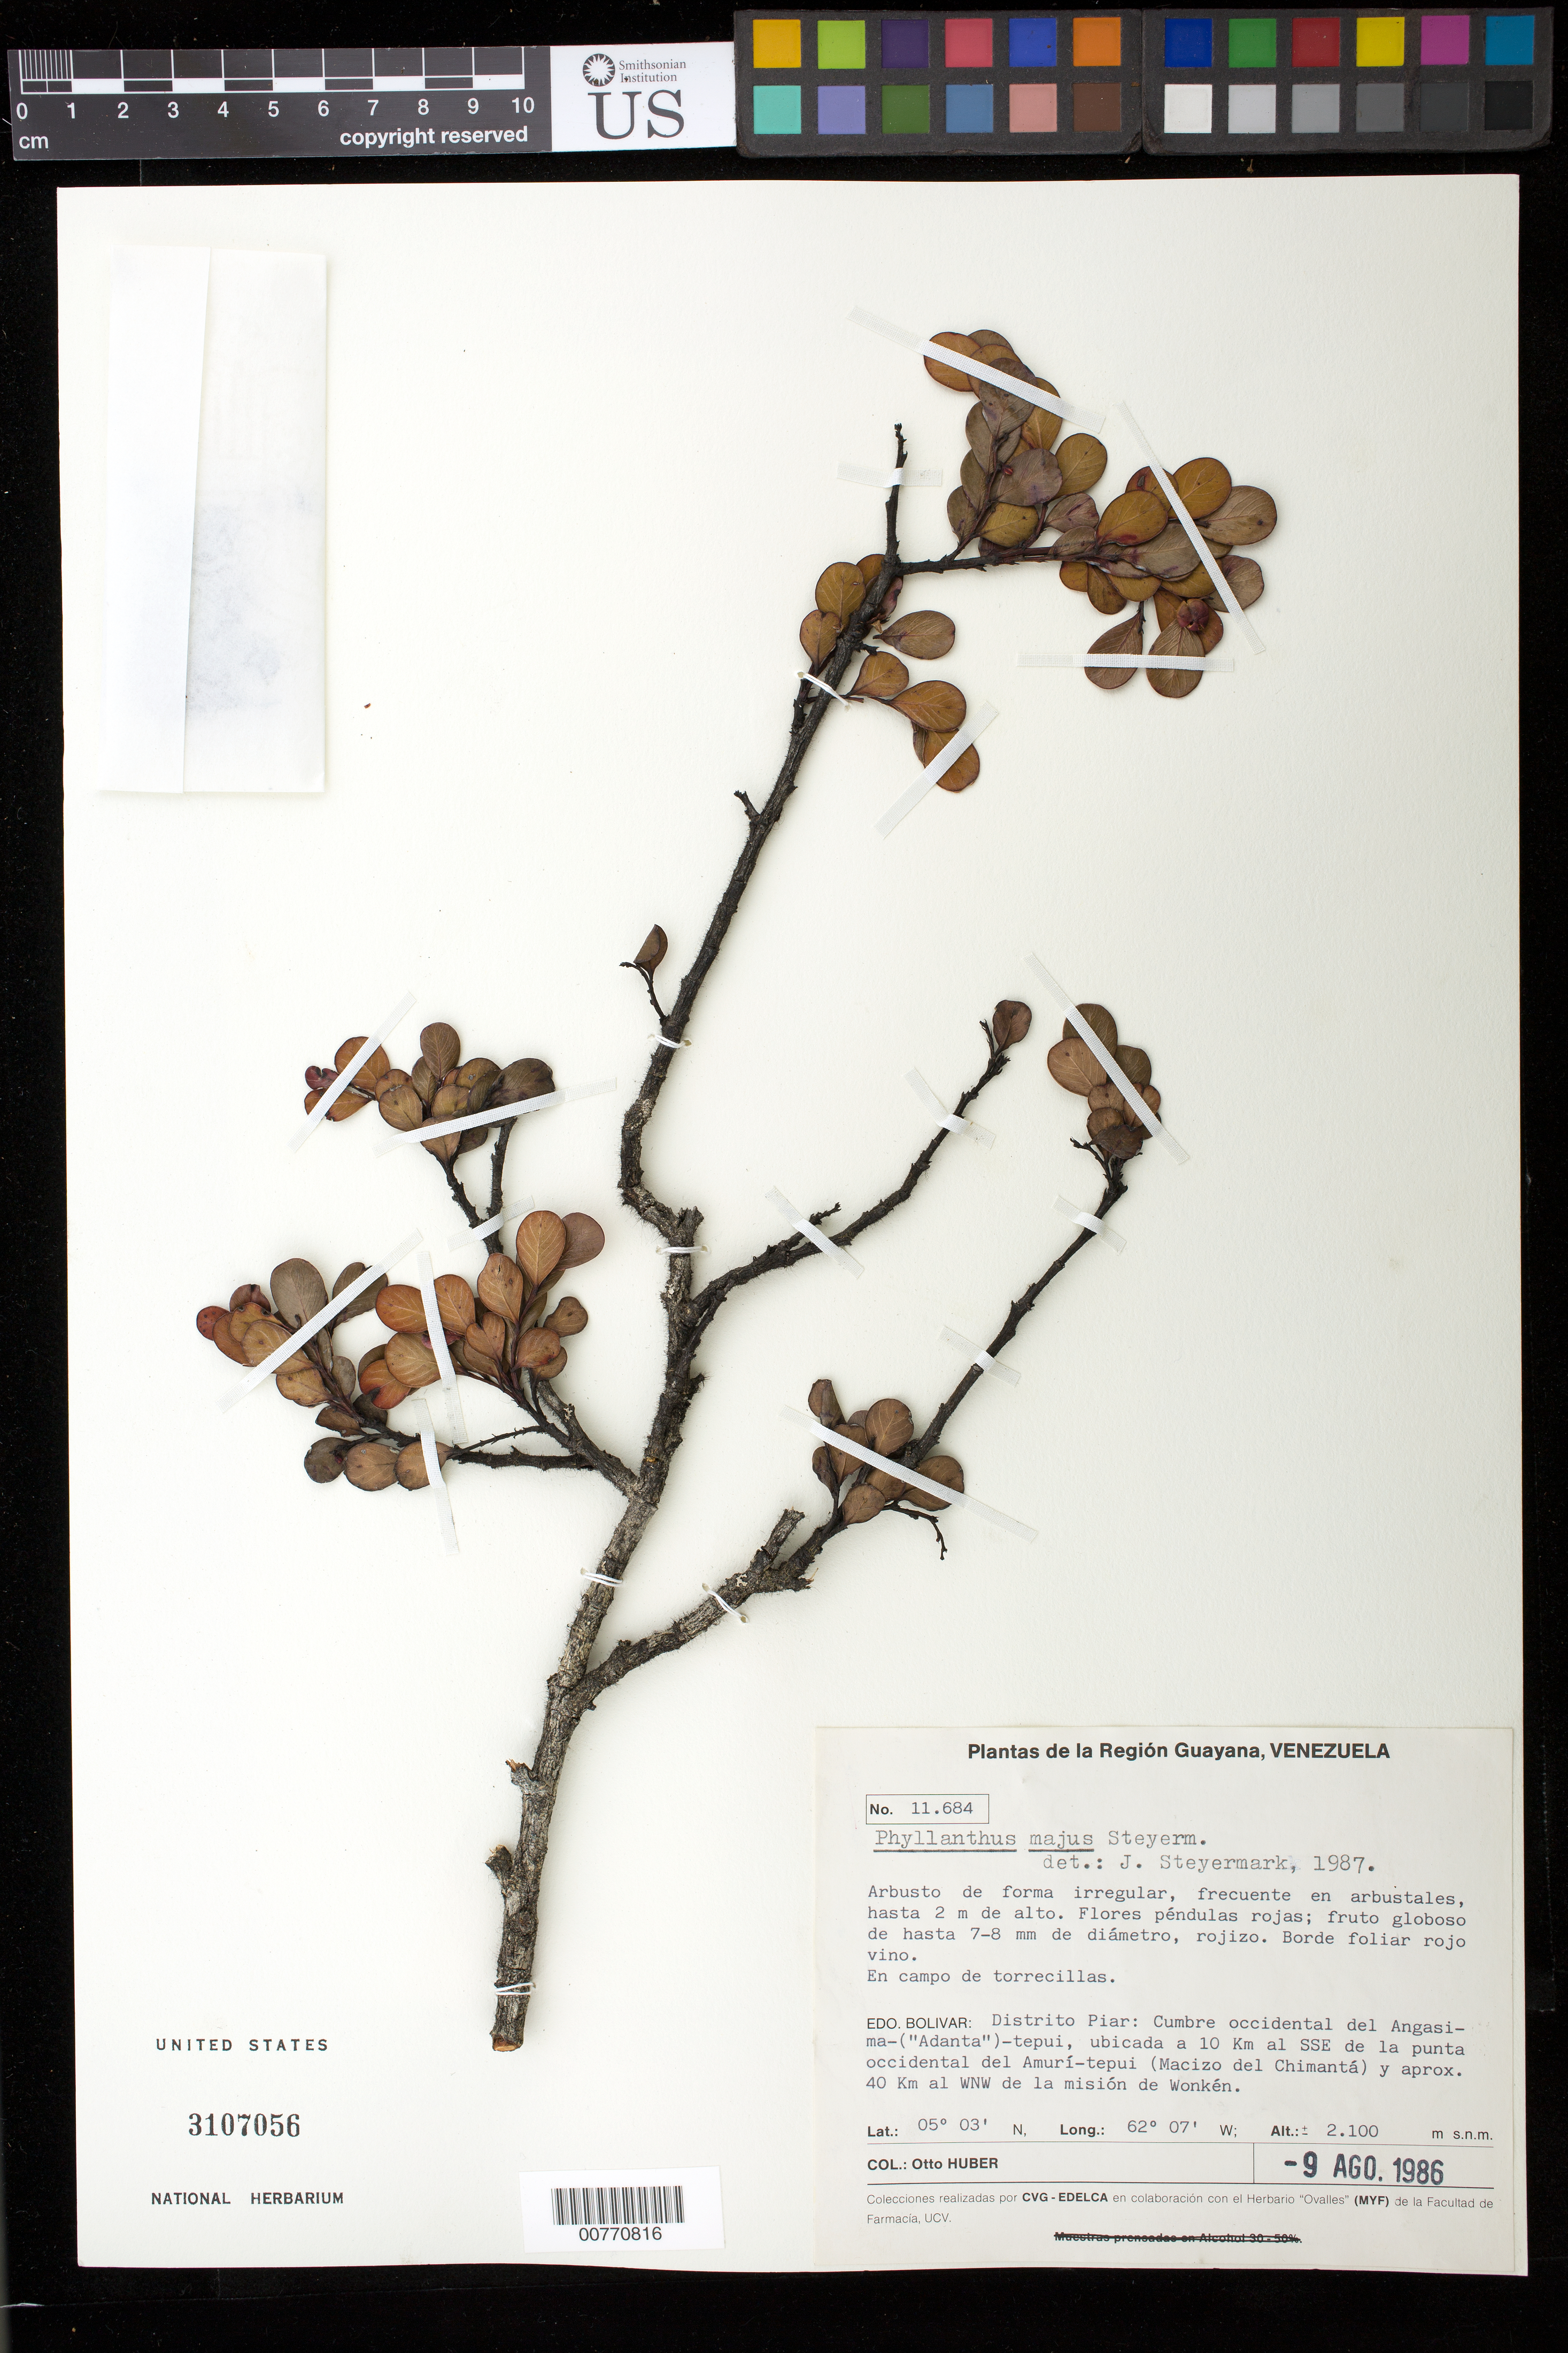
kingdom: Plantae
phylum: Tracheophyta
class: Magnoliopsida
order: Malpighiales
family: Phyllanthaceae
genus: Phyllanthus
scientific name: Phyllanthus majus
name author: Steyerm.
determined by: Steyermark, Julian A., (VEN)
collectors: O. Huber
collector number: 11684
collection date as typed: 9-Aug-86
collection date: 1986-08-09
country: Venezuela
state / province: Bolívar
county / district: Piar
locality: Angasima("Adanta")-tepuí, 10 km SSE del Amurí-tepuí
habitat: Campo de torrecillas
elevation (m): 2100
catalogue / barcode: US 3107056